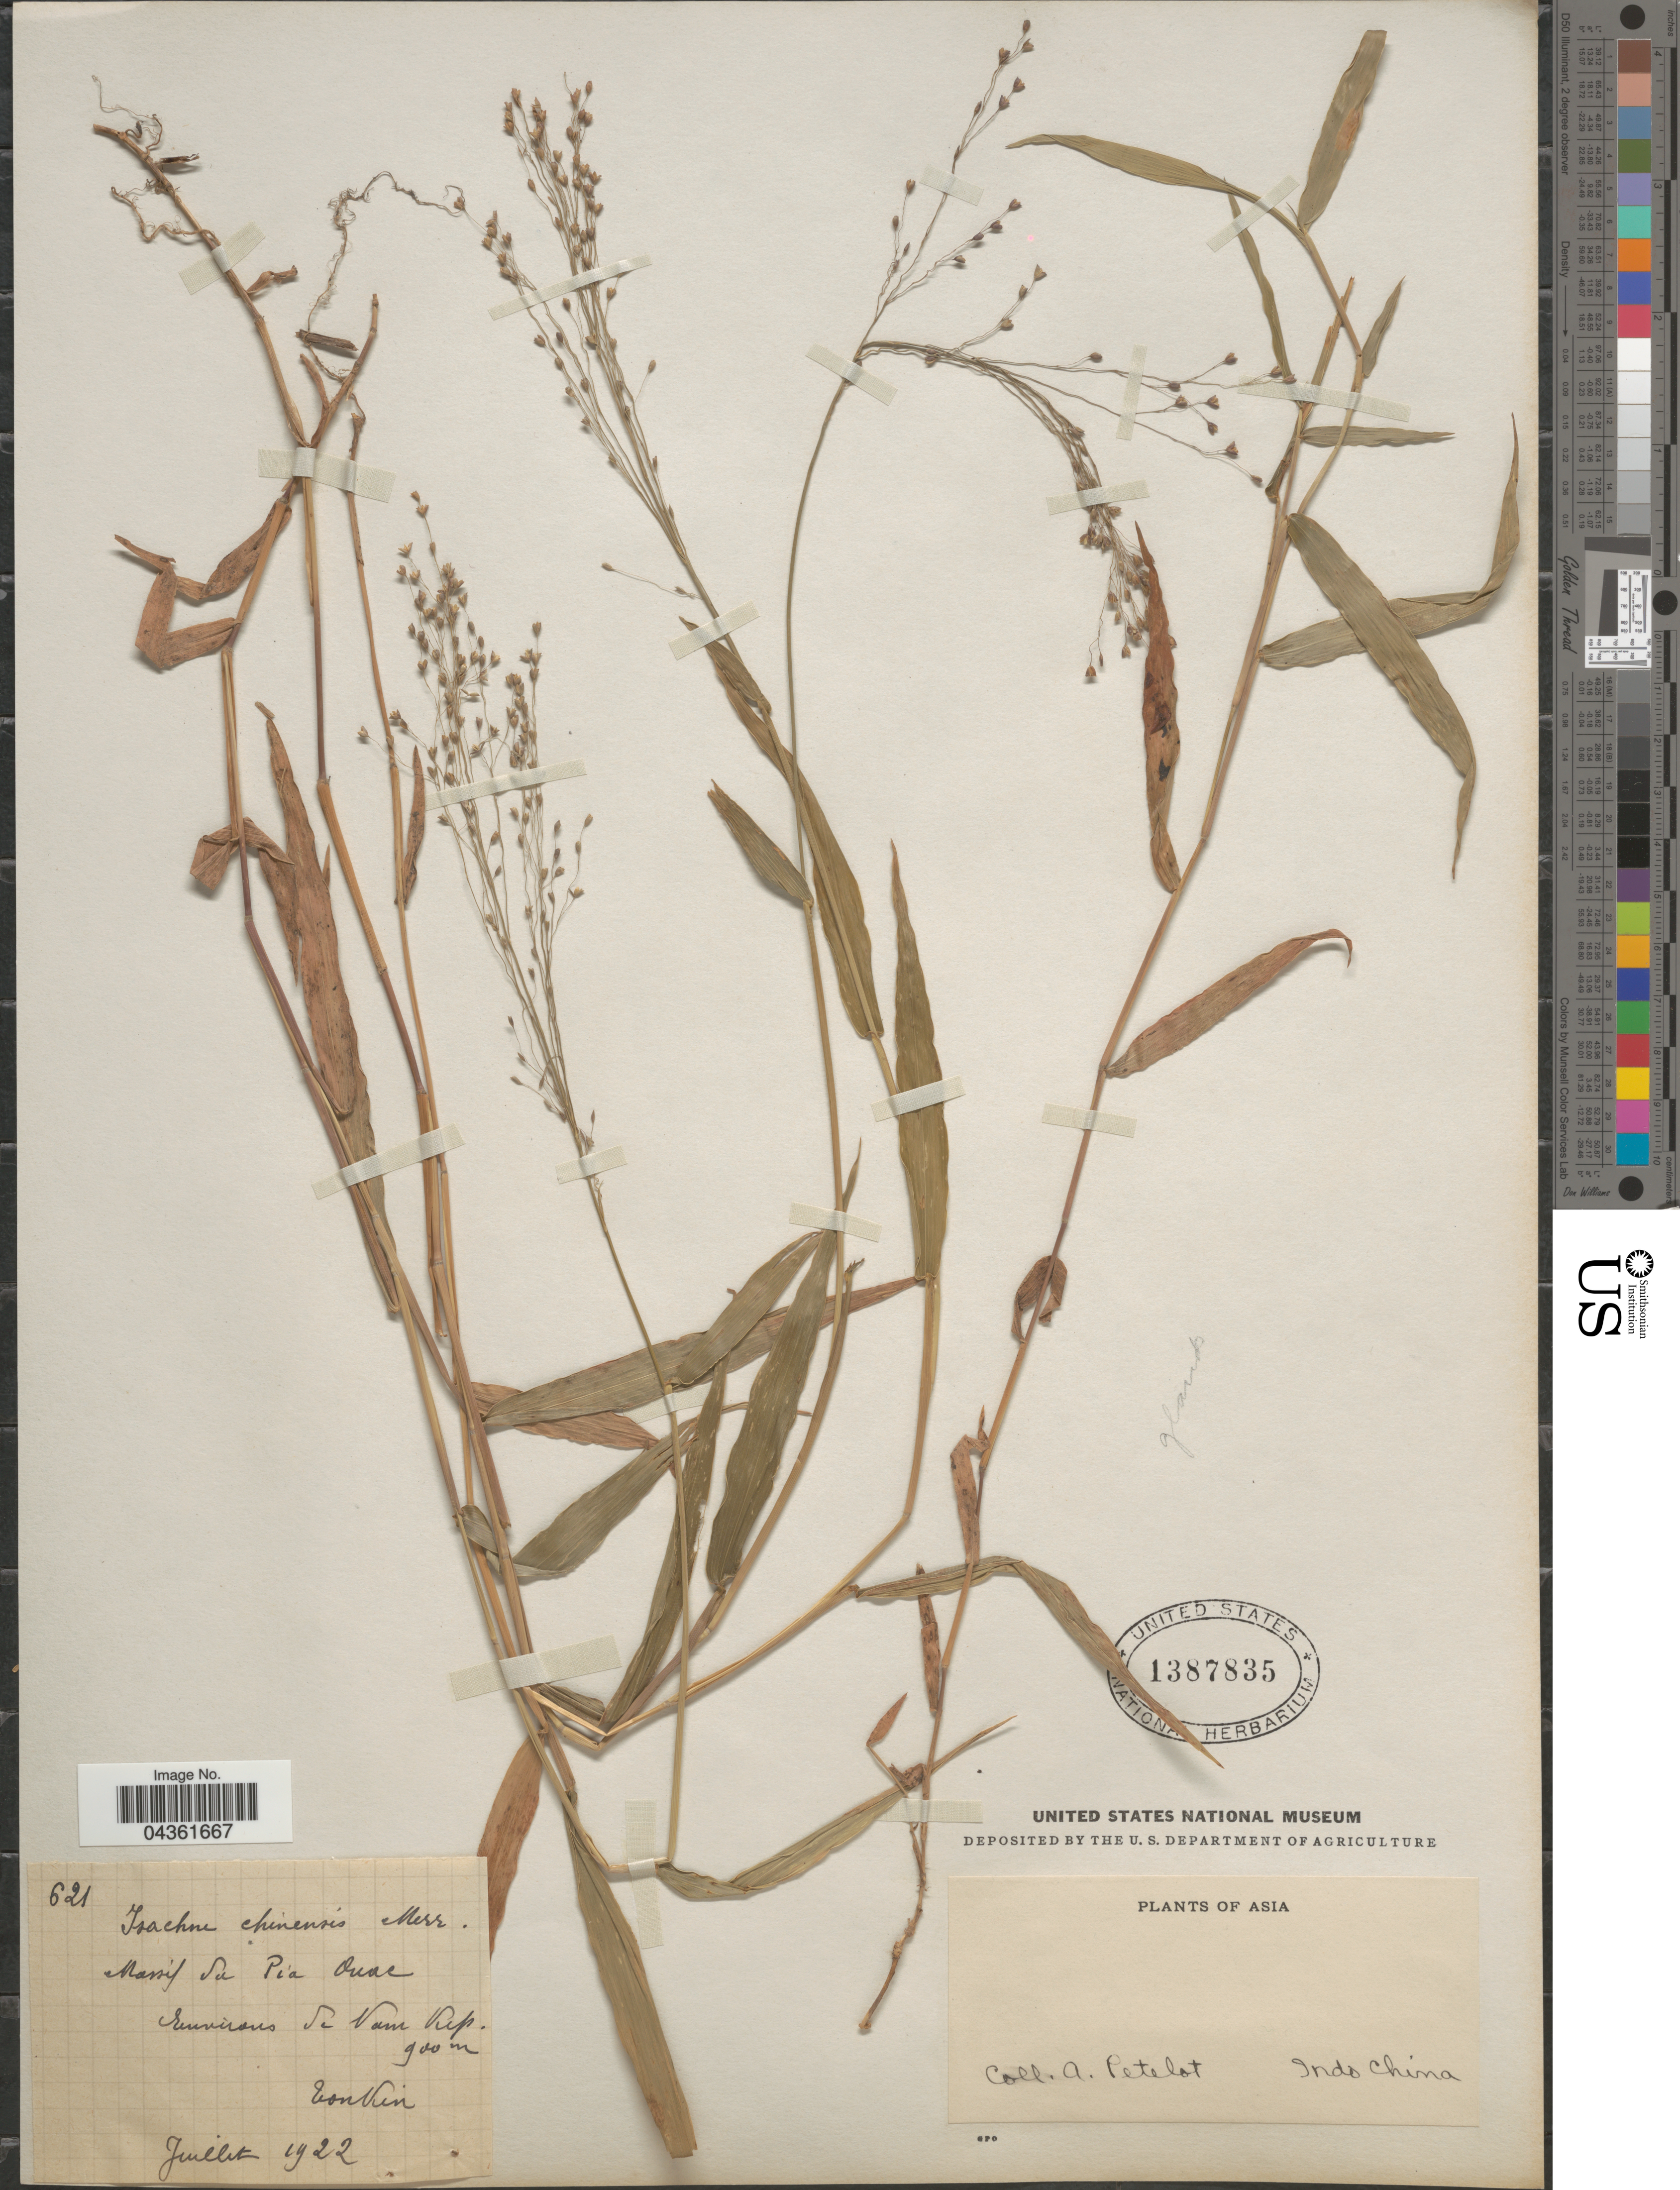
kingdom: Plantae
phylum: Tracheophyta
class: Liliopsida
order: Poales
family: Poaceae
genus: Isachne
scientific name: Isachne truncata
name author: A. Camus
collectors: A. Petelot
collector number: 621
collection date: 1922-07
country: Vietnam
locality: Massif du Pia Ouac. Environs de Nam Kip. Tonkin. IndoChina.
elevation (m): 900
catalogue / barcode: US 1387835